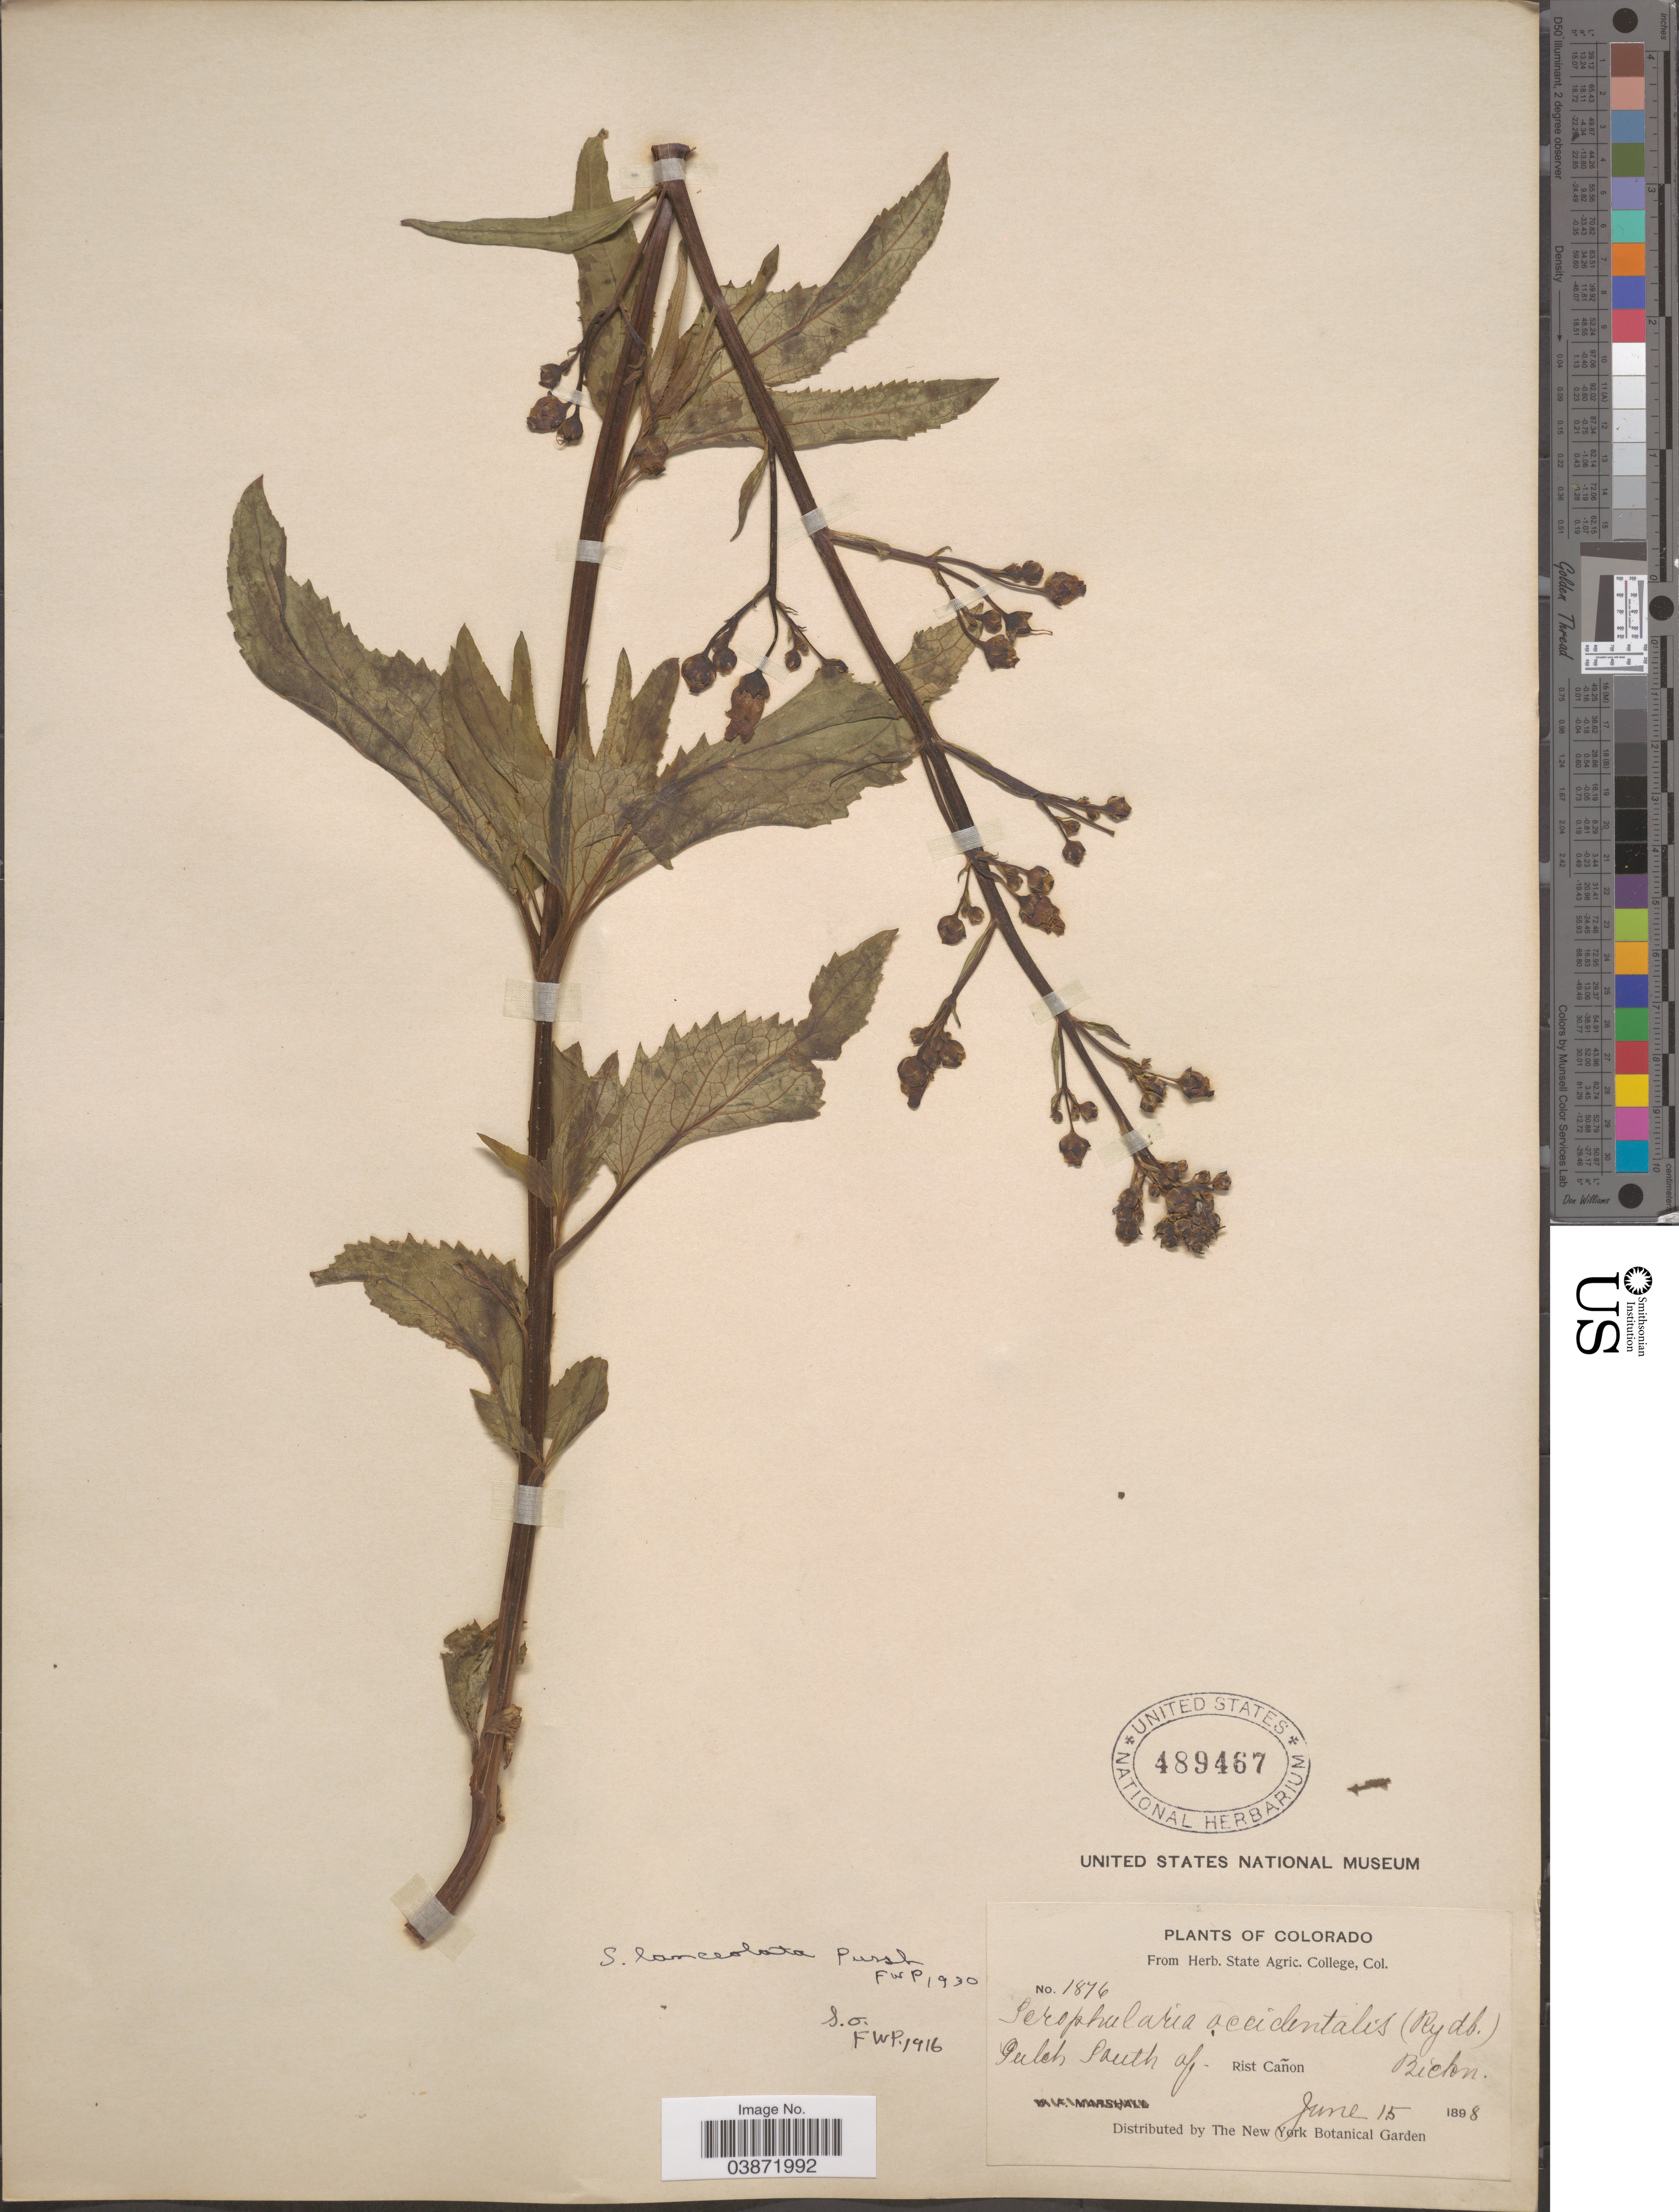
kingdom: Plantae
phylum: Tracheophyta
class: Magnoliopsida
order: Lamiales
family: Scrophulariaceae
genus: Scrophularia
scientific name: Scrophularia lanceolata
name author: Pursh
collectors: ex herb. State Agric. College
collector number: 1876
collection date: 1898-06-15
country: United States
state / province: Colorado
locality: Gulch South of Rist Cañon.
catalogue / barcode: US 489467